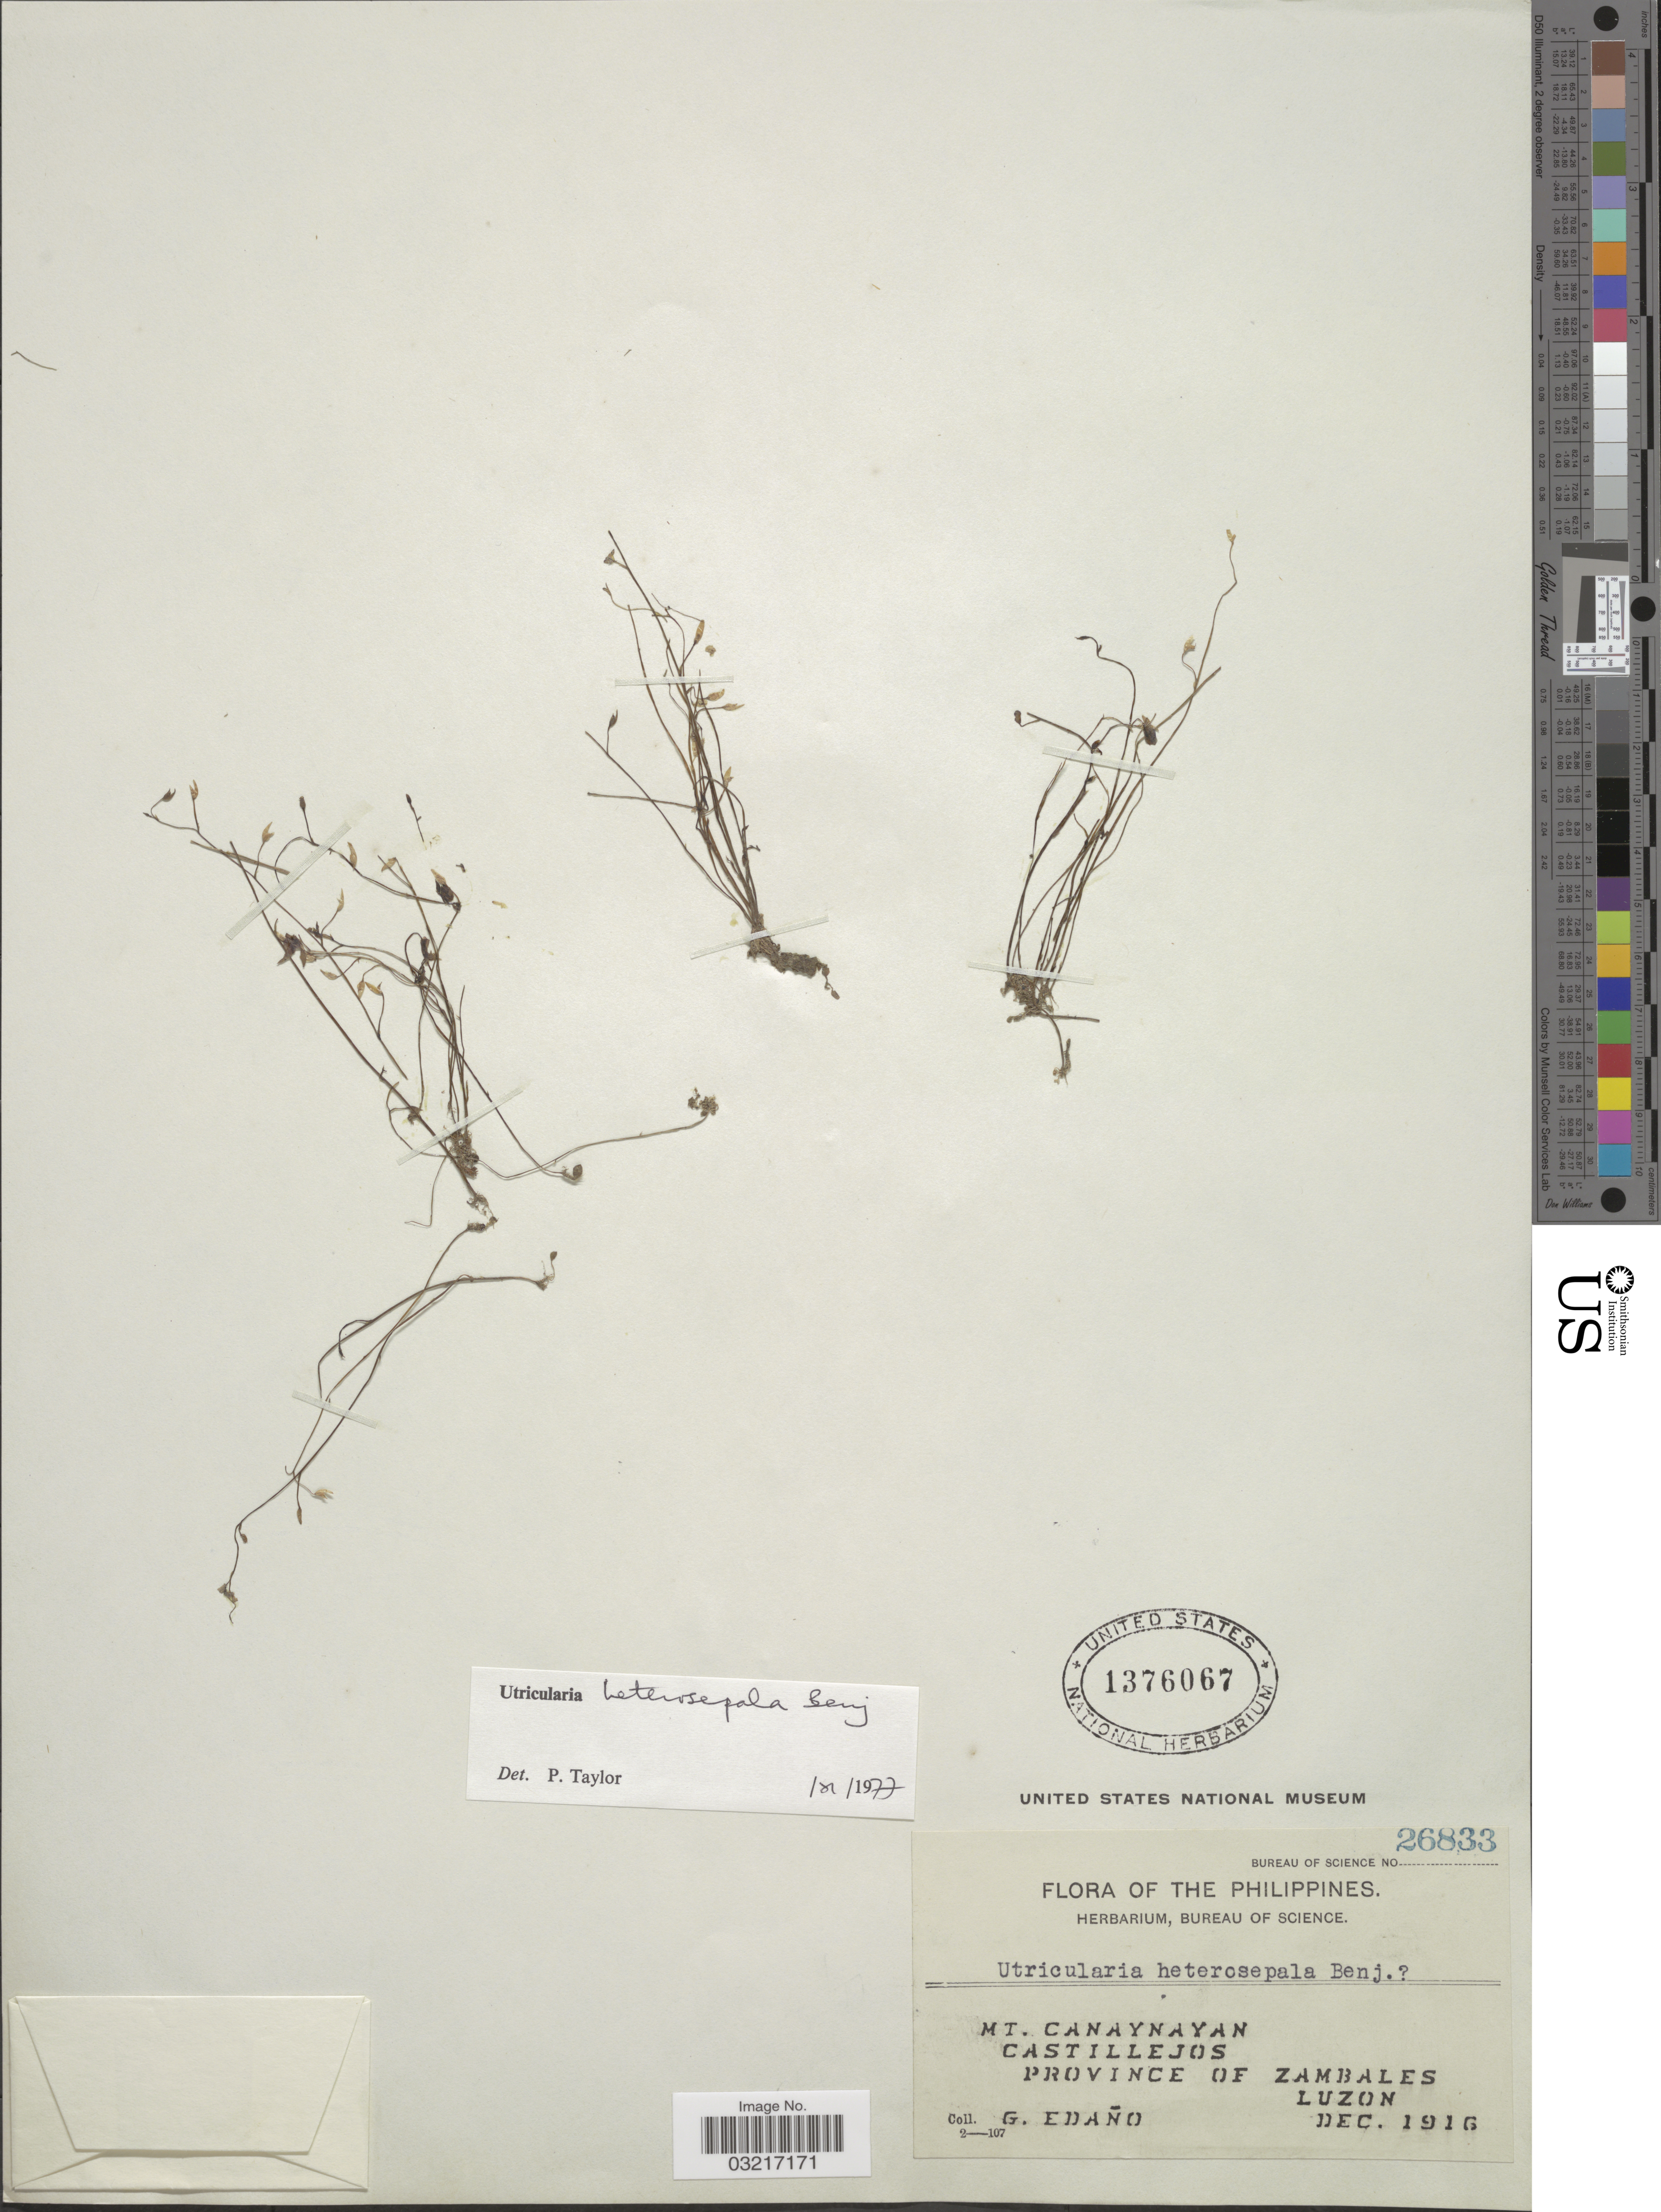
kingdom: Plantae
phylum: Tracheophyta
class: Magnoliopsida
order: Lamiales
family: Lentibulariaceae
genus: Utricularia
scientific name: Utricularia heterosepala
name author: Benj.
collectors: G. Edaño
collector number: Bureau of Science 26833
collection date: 1916-12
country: Philippines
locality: Mt. Canaynayan. Castillejos. Province of Zambales, Luzon.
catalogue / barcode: US 1376067